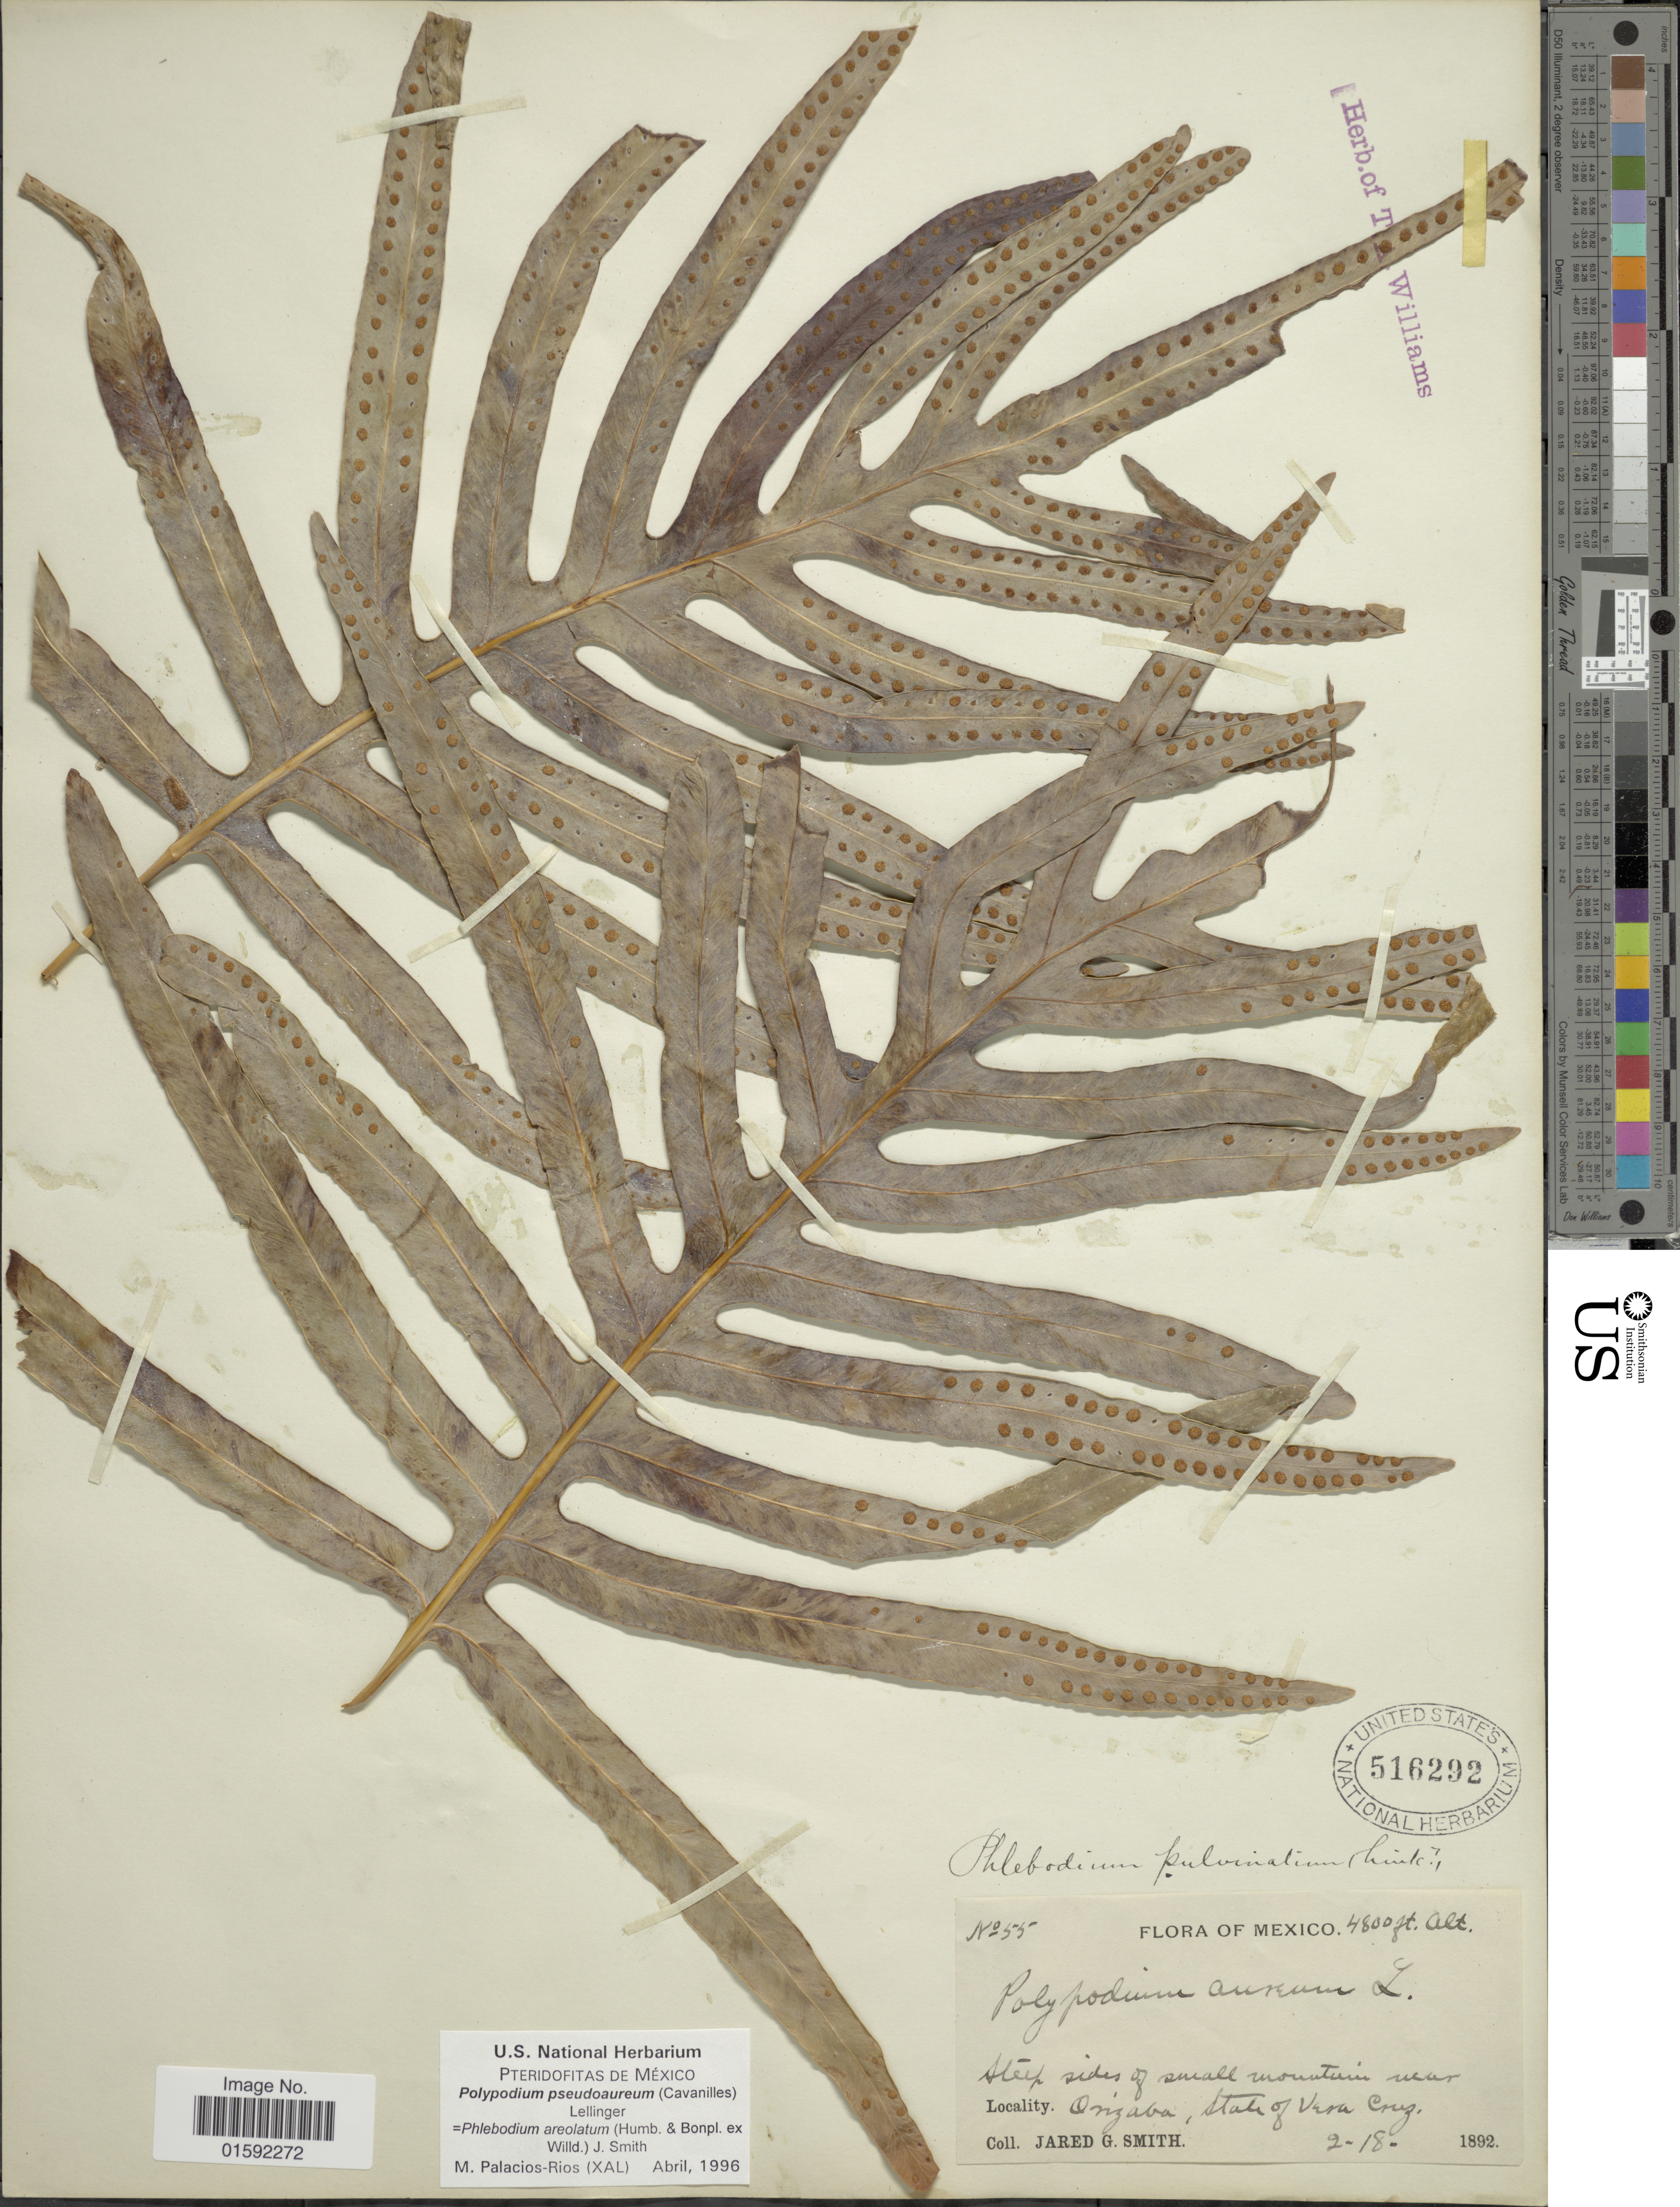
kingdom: Plantae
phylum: Tracheophyta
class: Polypodiopsida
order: Polypodiales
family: Polypodiaceae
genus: Phlebodium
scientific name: Phlebodium pseudoaureum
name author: (Cav.) Lellinger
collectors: J. G. Smith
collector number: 55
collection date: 1892-02-18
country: Mexico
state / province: Veracruz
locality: Mexico, steep sides of small mountain near Orizaba, State of Vera Cruz.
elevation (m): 1463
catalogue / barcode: US 516292